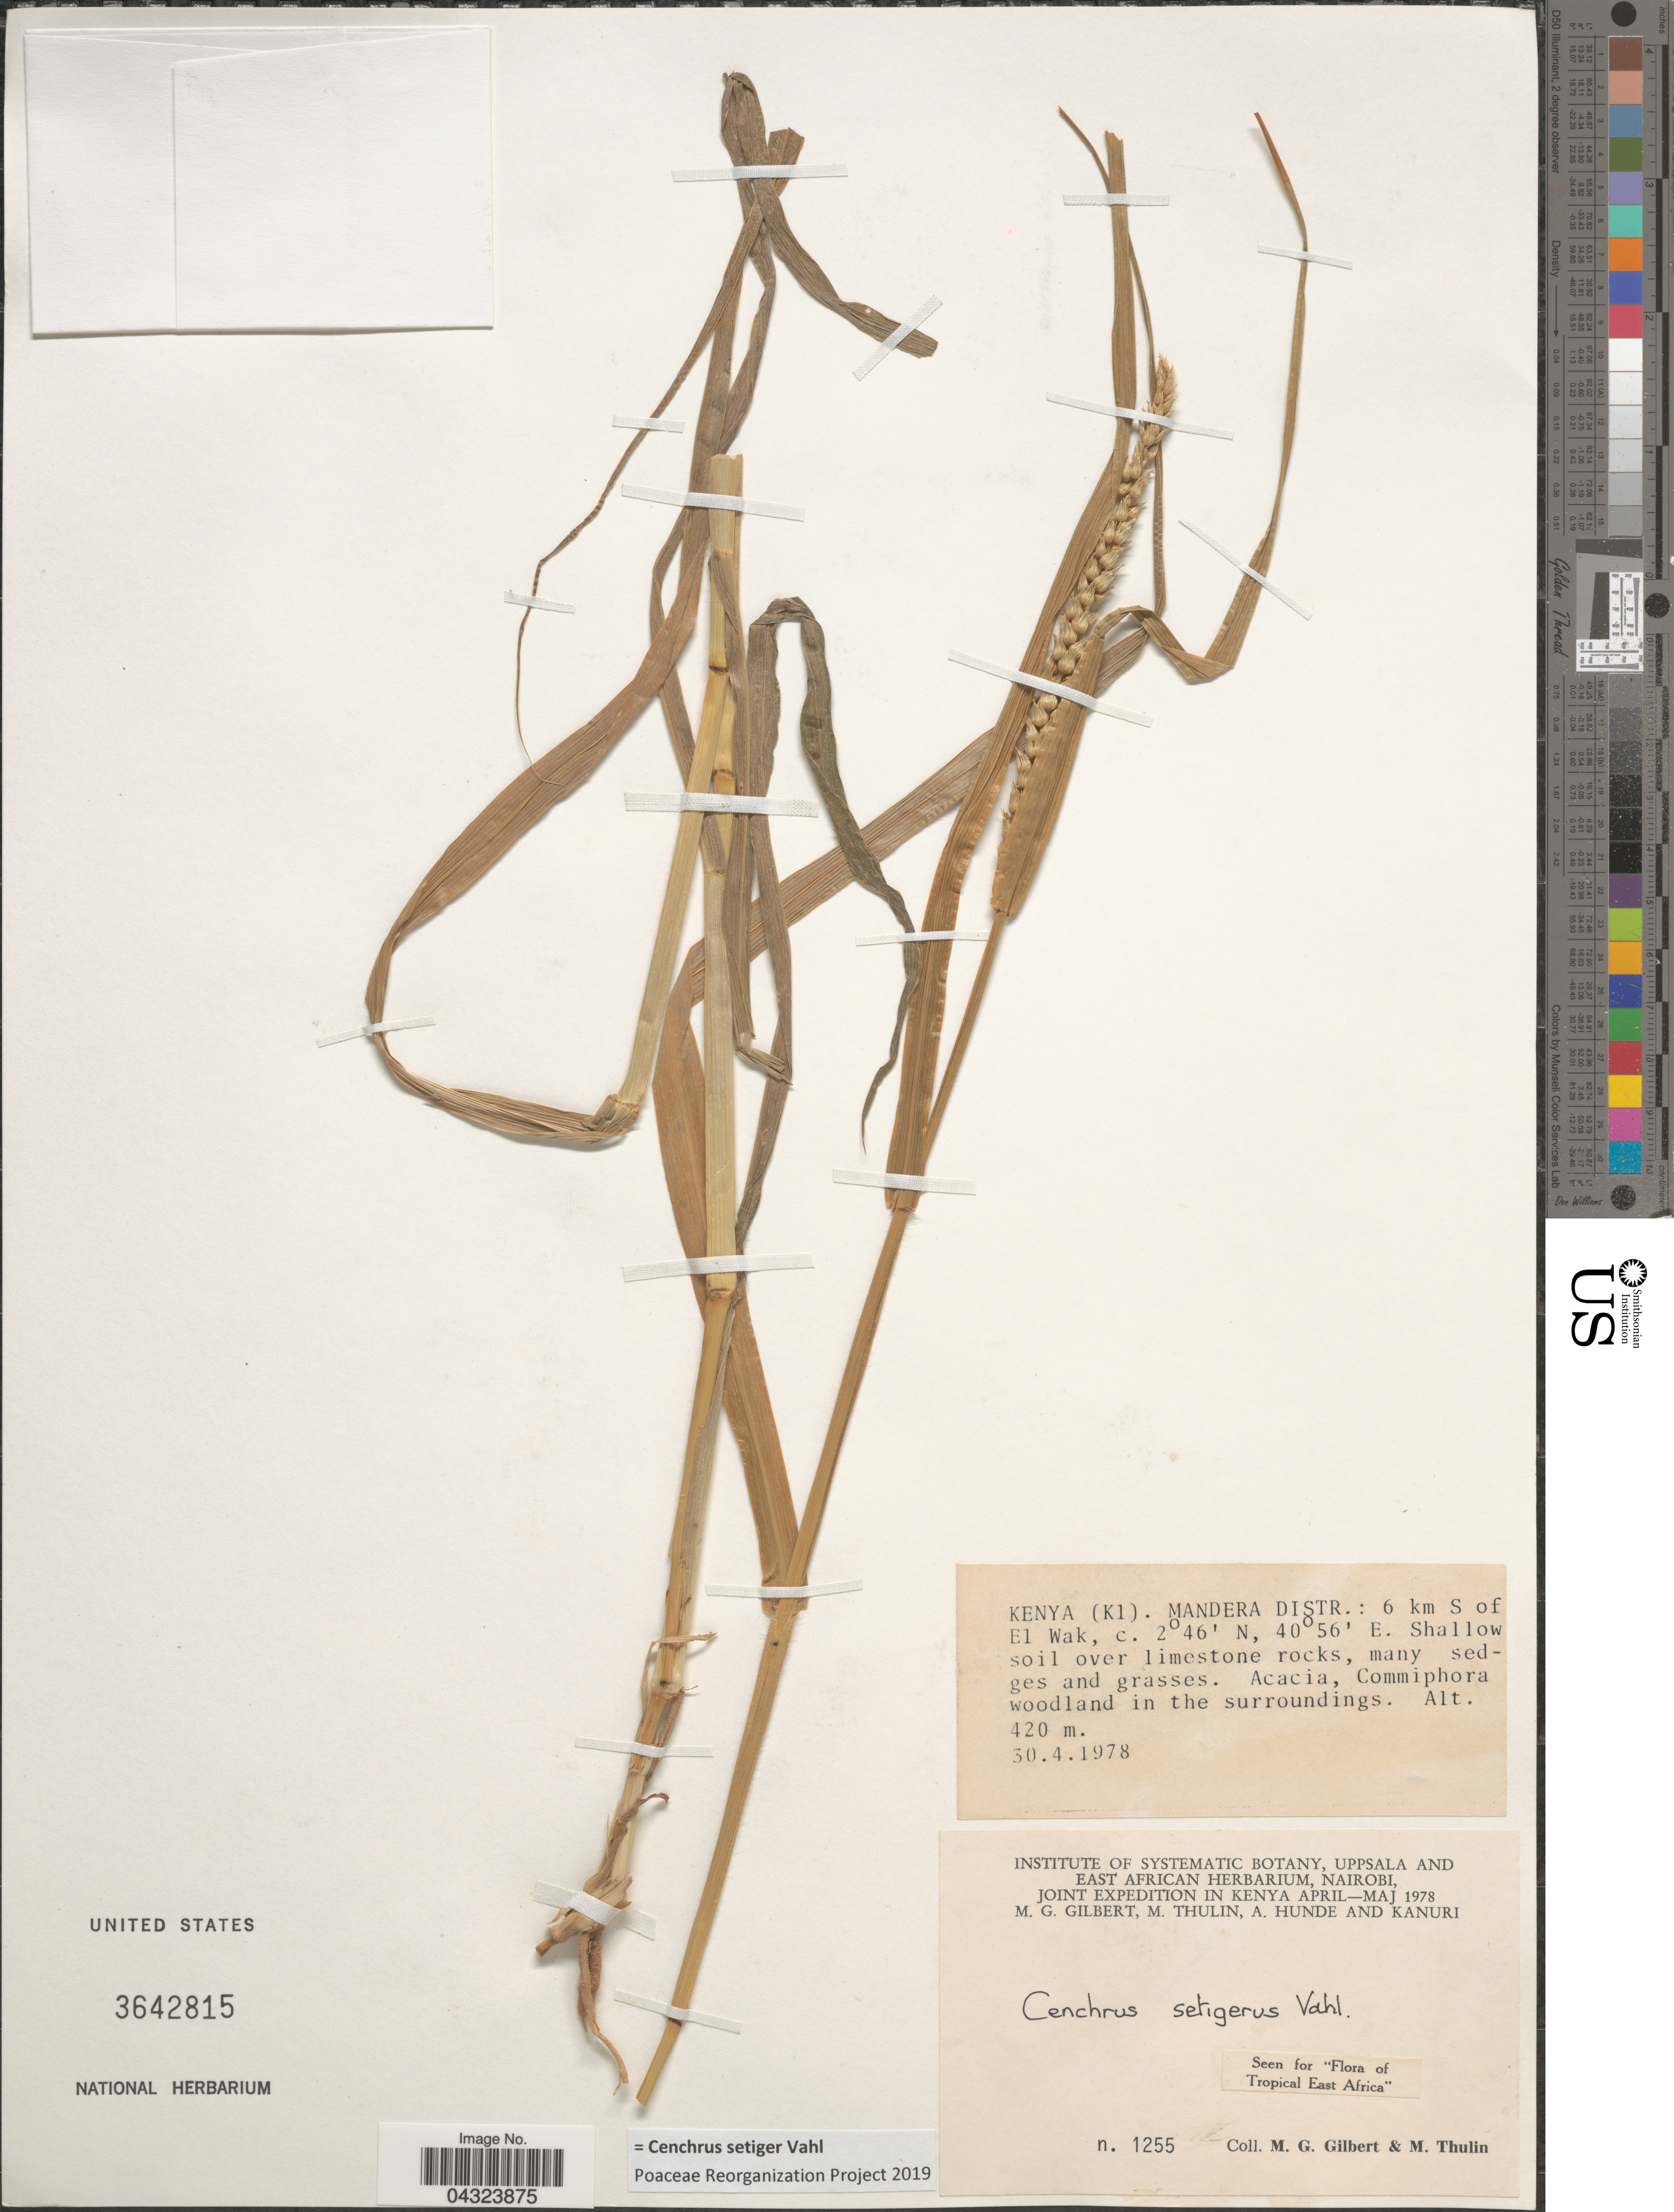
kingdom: Plantae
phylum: Tracheophyta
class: Liliopsida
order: Poales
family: Poaceae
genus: Cenchrus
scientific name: Cenchrus setiger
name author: Vahl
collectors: M. G. Gilbert & M. Thulin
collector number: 1255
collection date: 1978-04-30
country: Kenya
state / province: Mandera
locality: Mandera Distr.: 6 km S of El Wak. Joint Expedition in Kenya april-maj 1978.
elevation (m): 420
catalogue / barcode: US 3642815